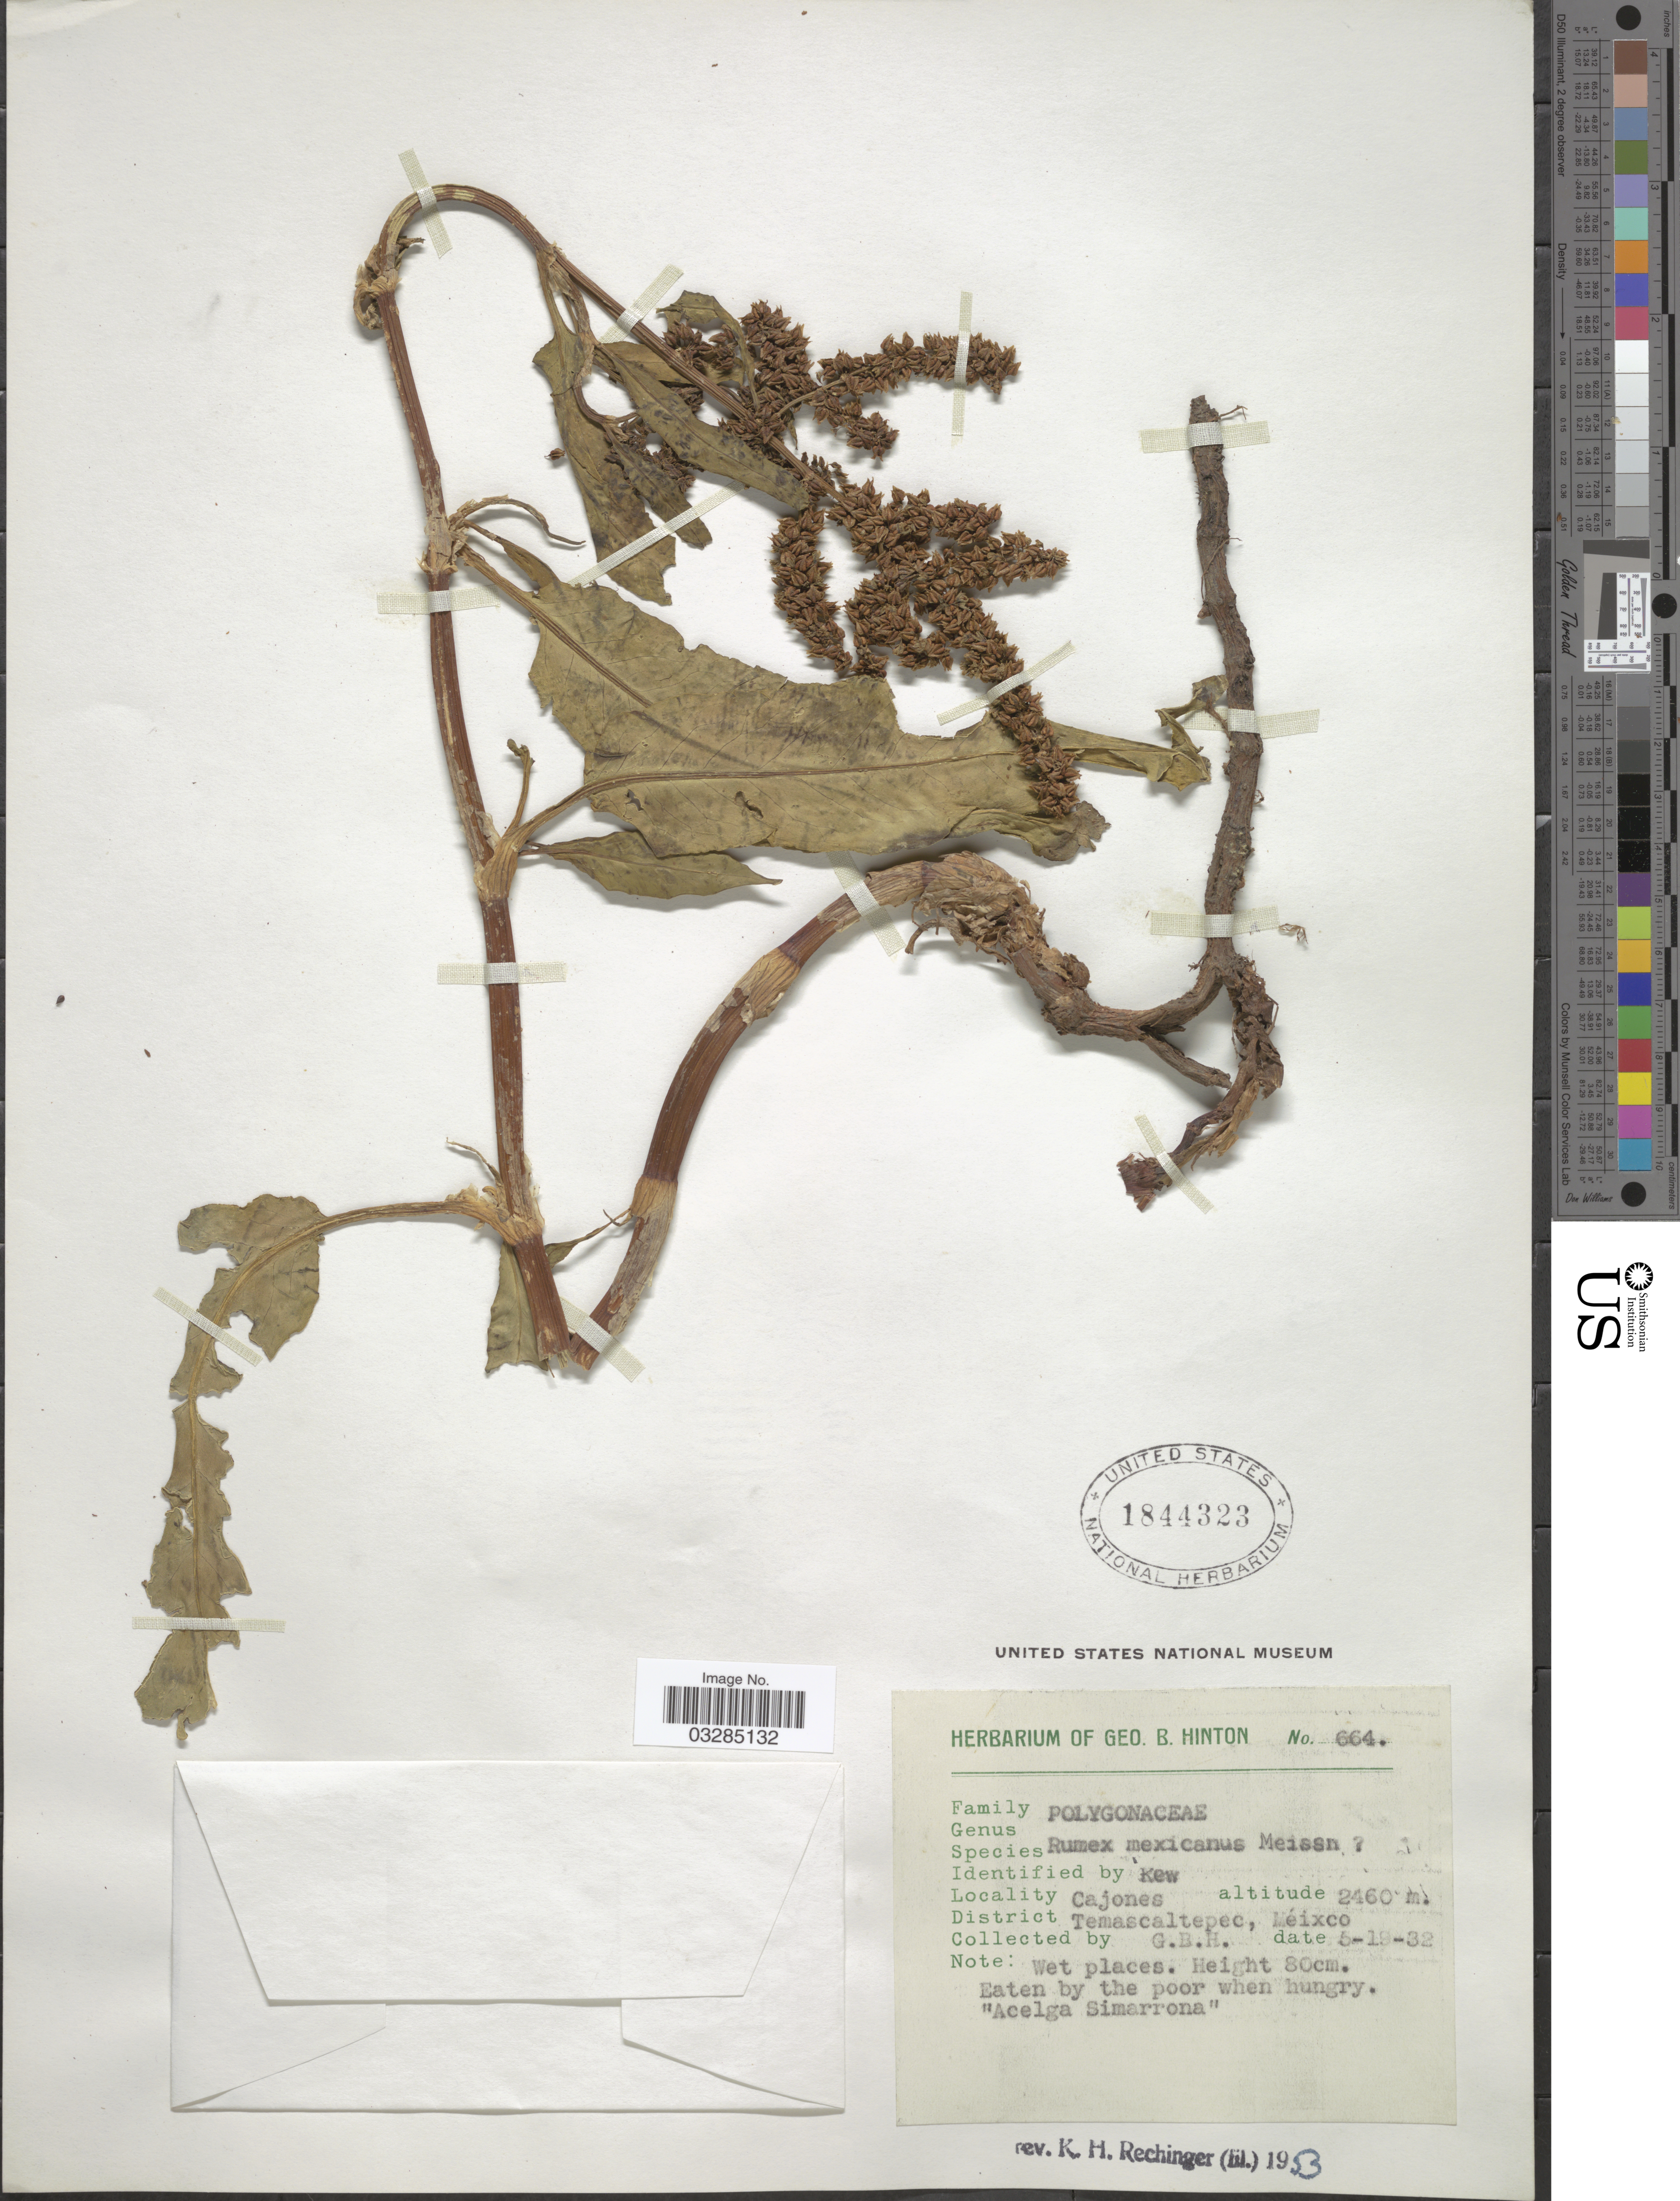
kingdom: Plantae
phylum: Tracheophyta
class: Magnoliopsida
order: Caryophyllales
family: Polygonaceae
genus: Rumex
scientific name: Rumex mexicanus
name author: Meisn.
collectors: G. B. Hinton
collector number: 664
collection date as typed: Transcribed d/m/y: 19/5/32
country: Mexico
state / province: México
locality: Cajones. District Temascaltepec.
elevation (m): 2460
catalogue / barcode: US 1844323